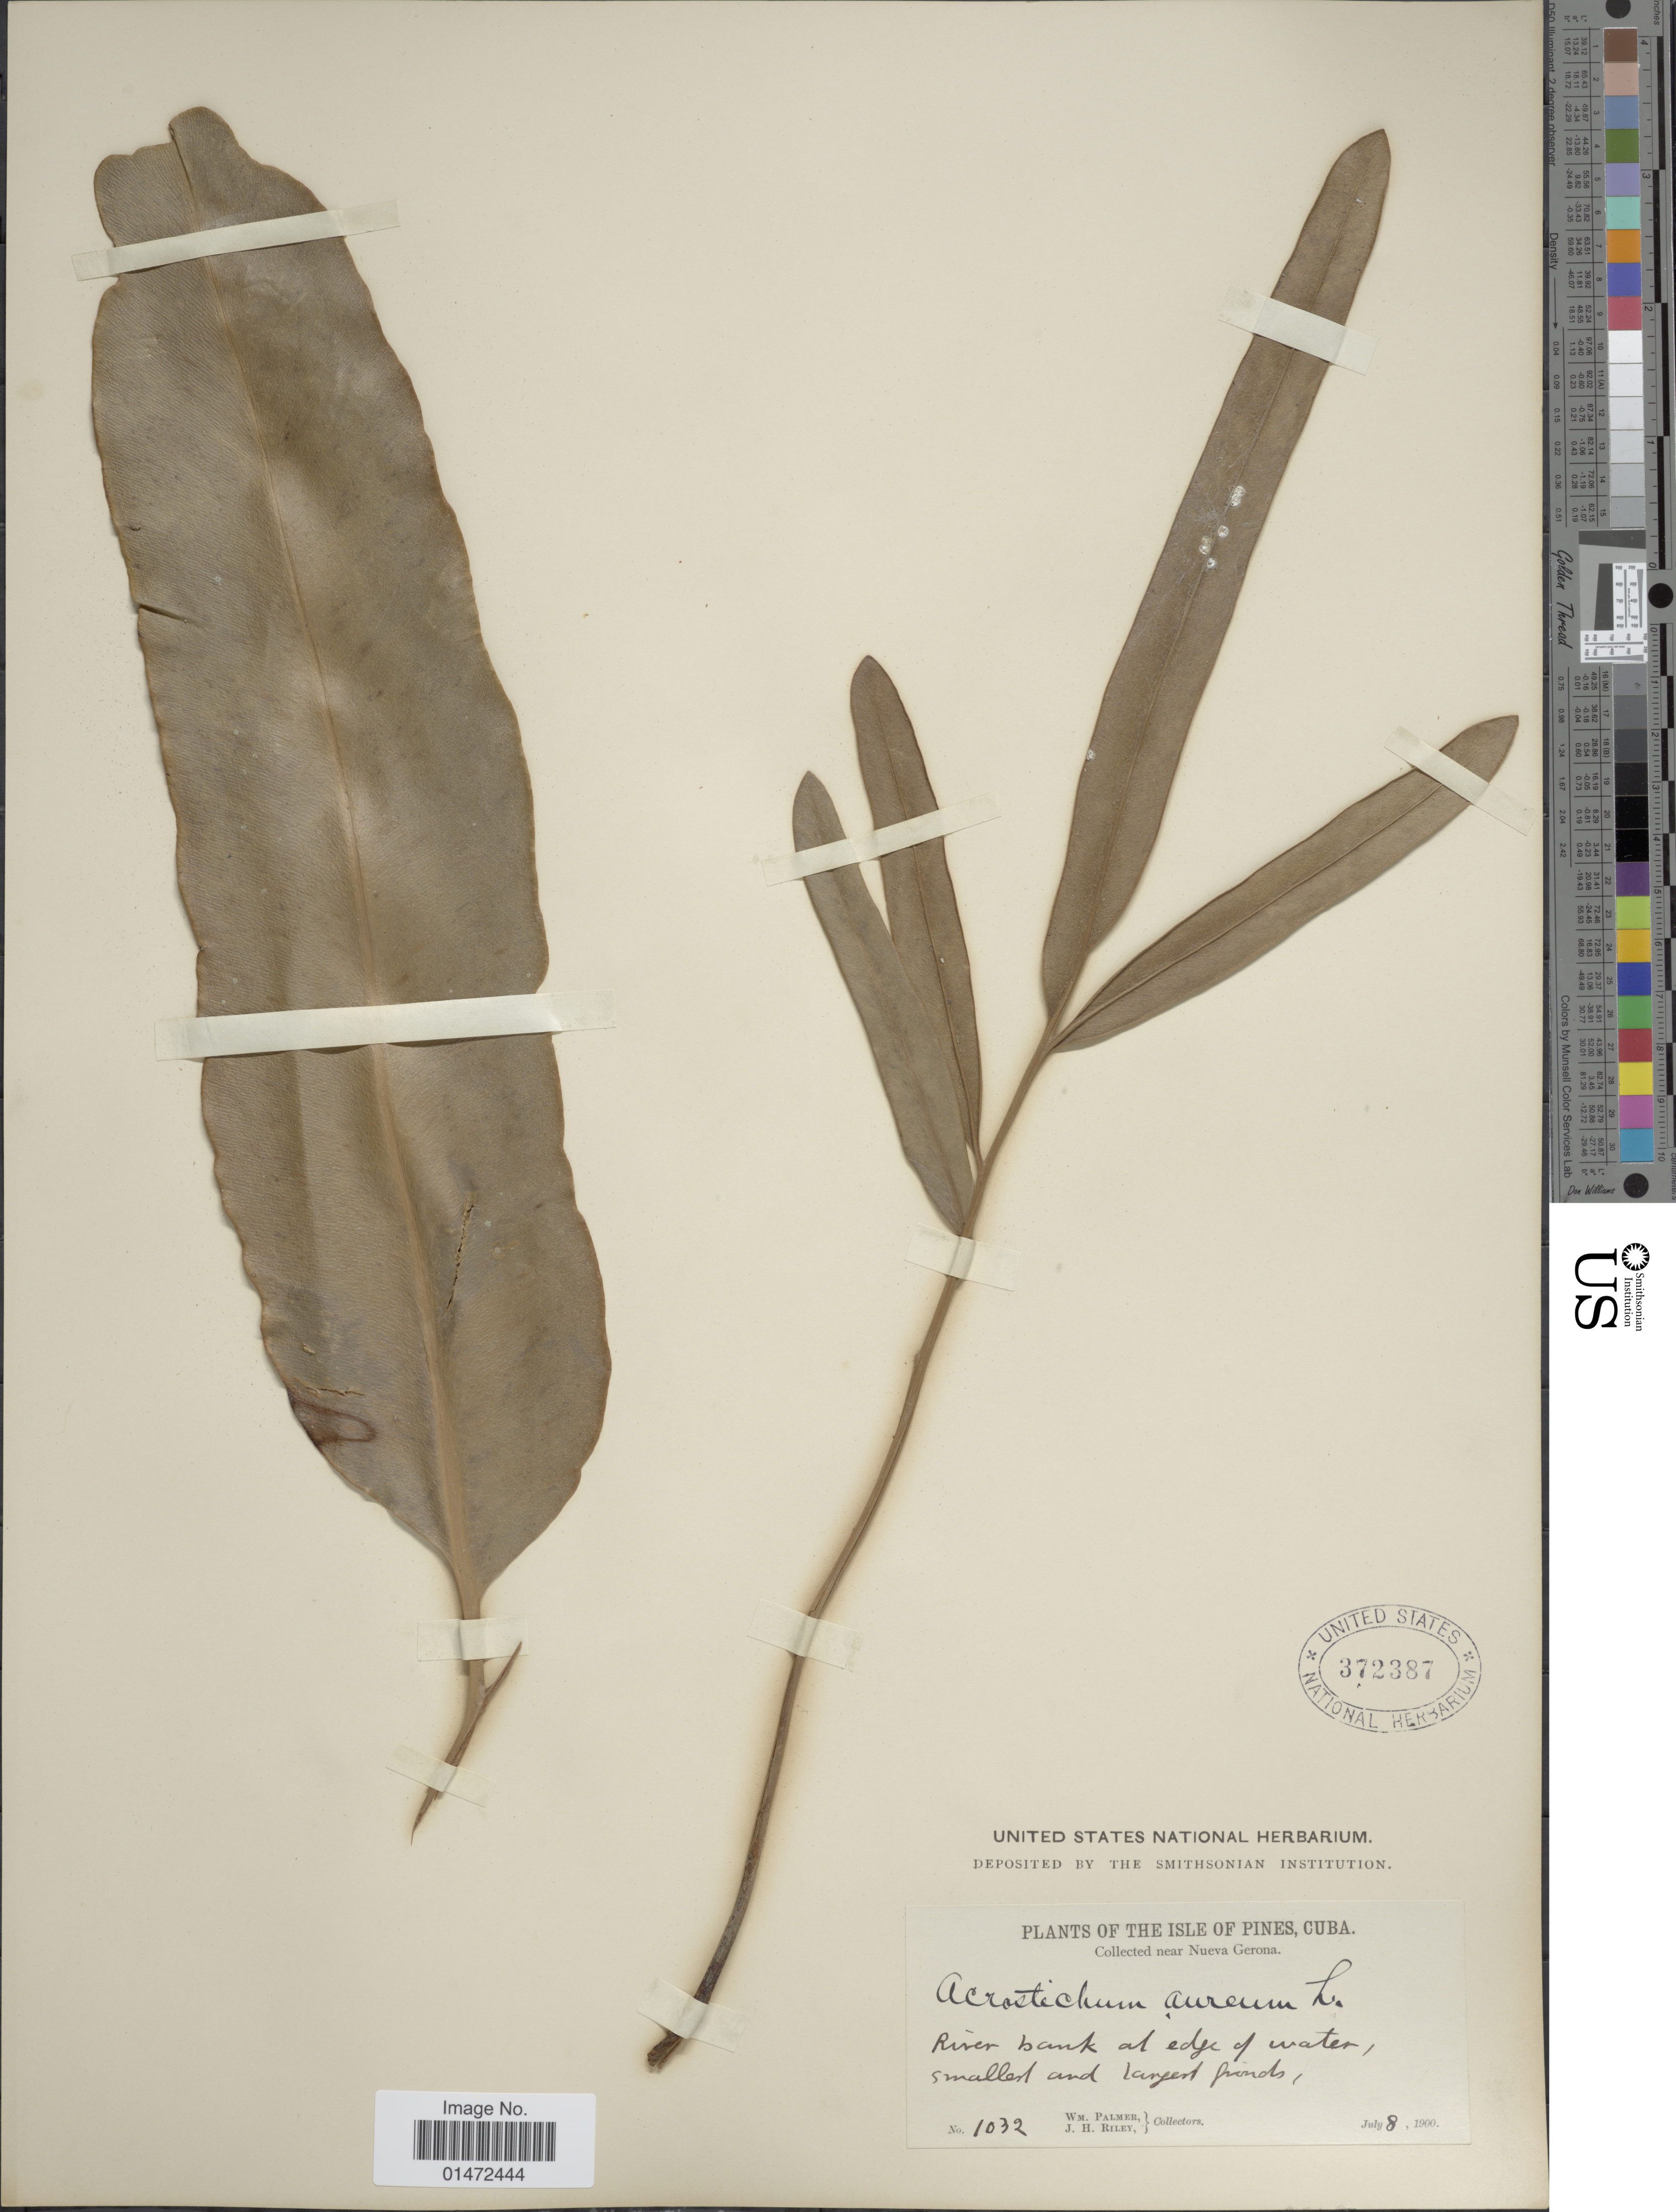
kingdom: Plantae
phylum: Tracheophyta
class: Polypodiopsida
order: Polypodiales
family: Pteridaceae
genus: Acrostichum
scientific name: Acrostichum aureum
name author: L.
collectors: W. Palmer & J. H. Riley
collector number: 1032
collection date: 1900-07-08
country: Cuba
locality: Isle of Pines. Collected near Nueva Gerona. River bank at edge of water, smallest and largest grounds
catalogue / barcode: US 372387